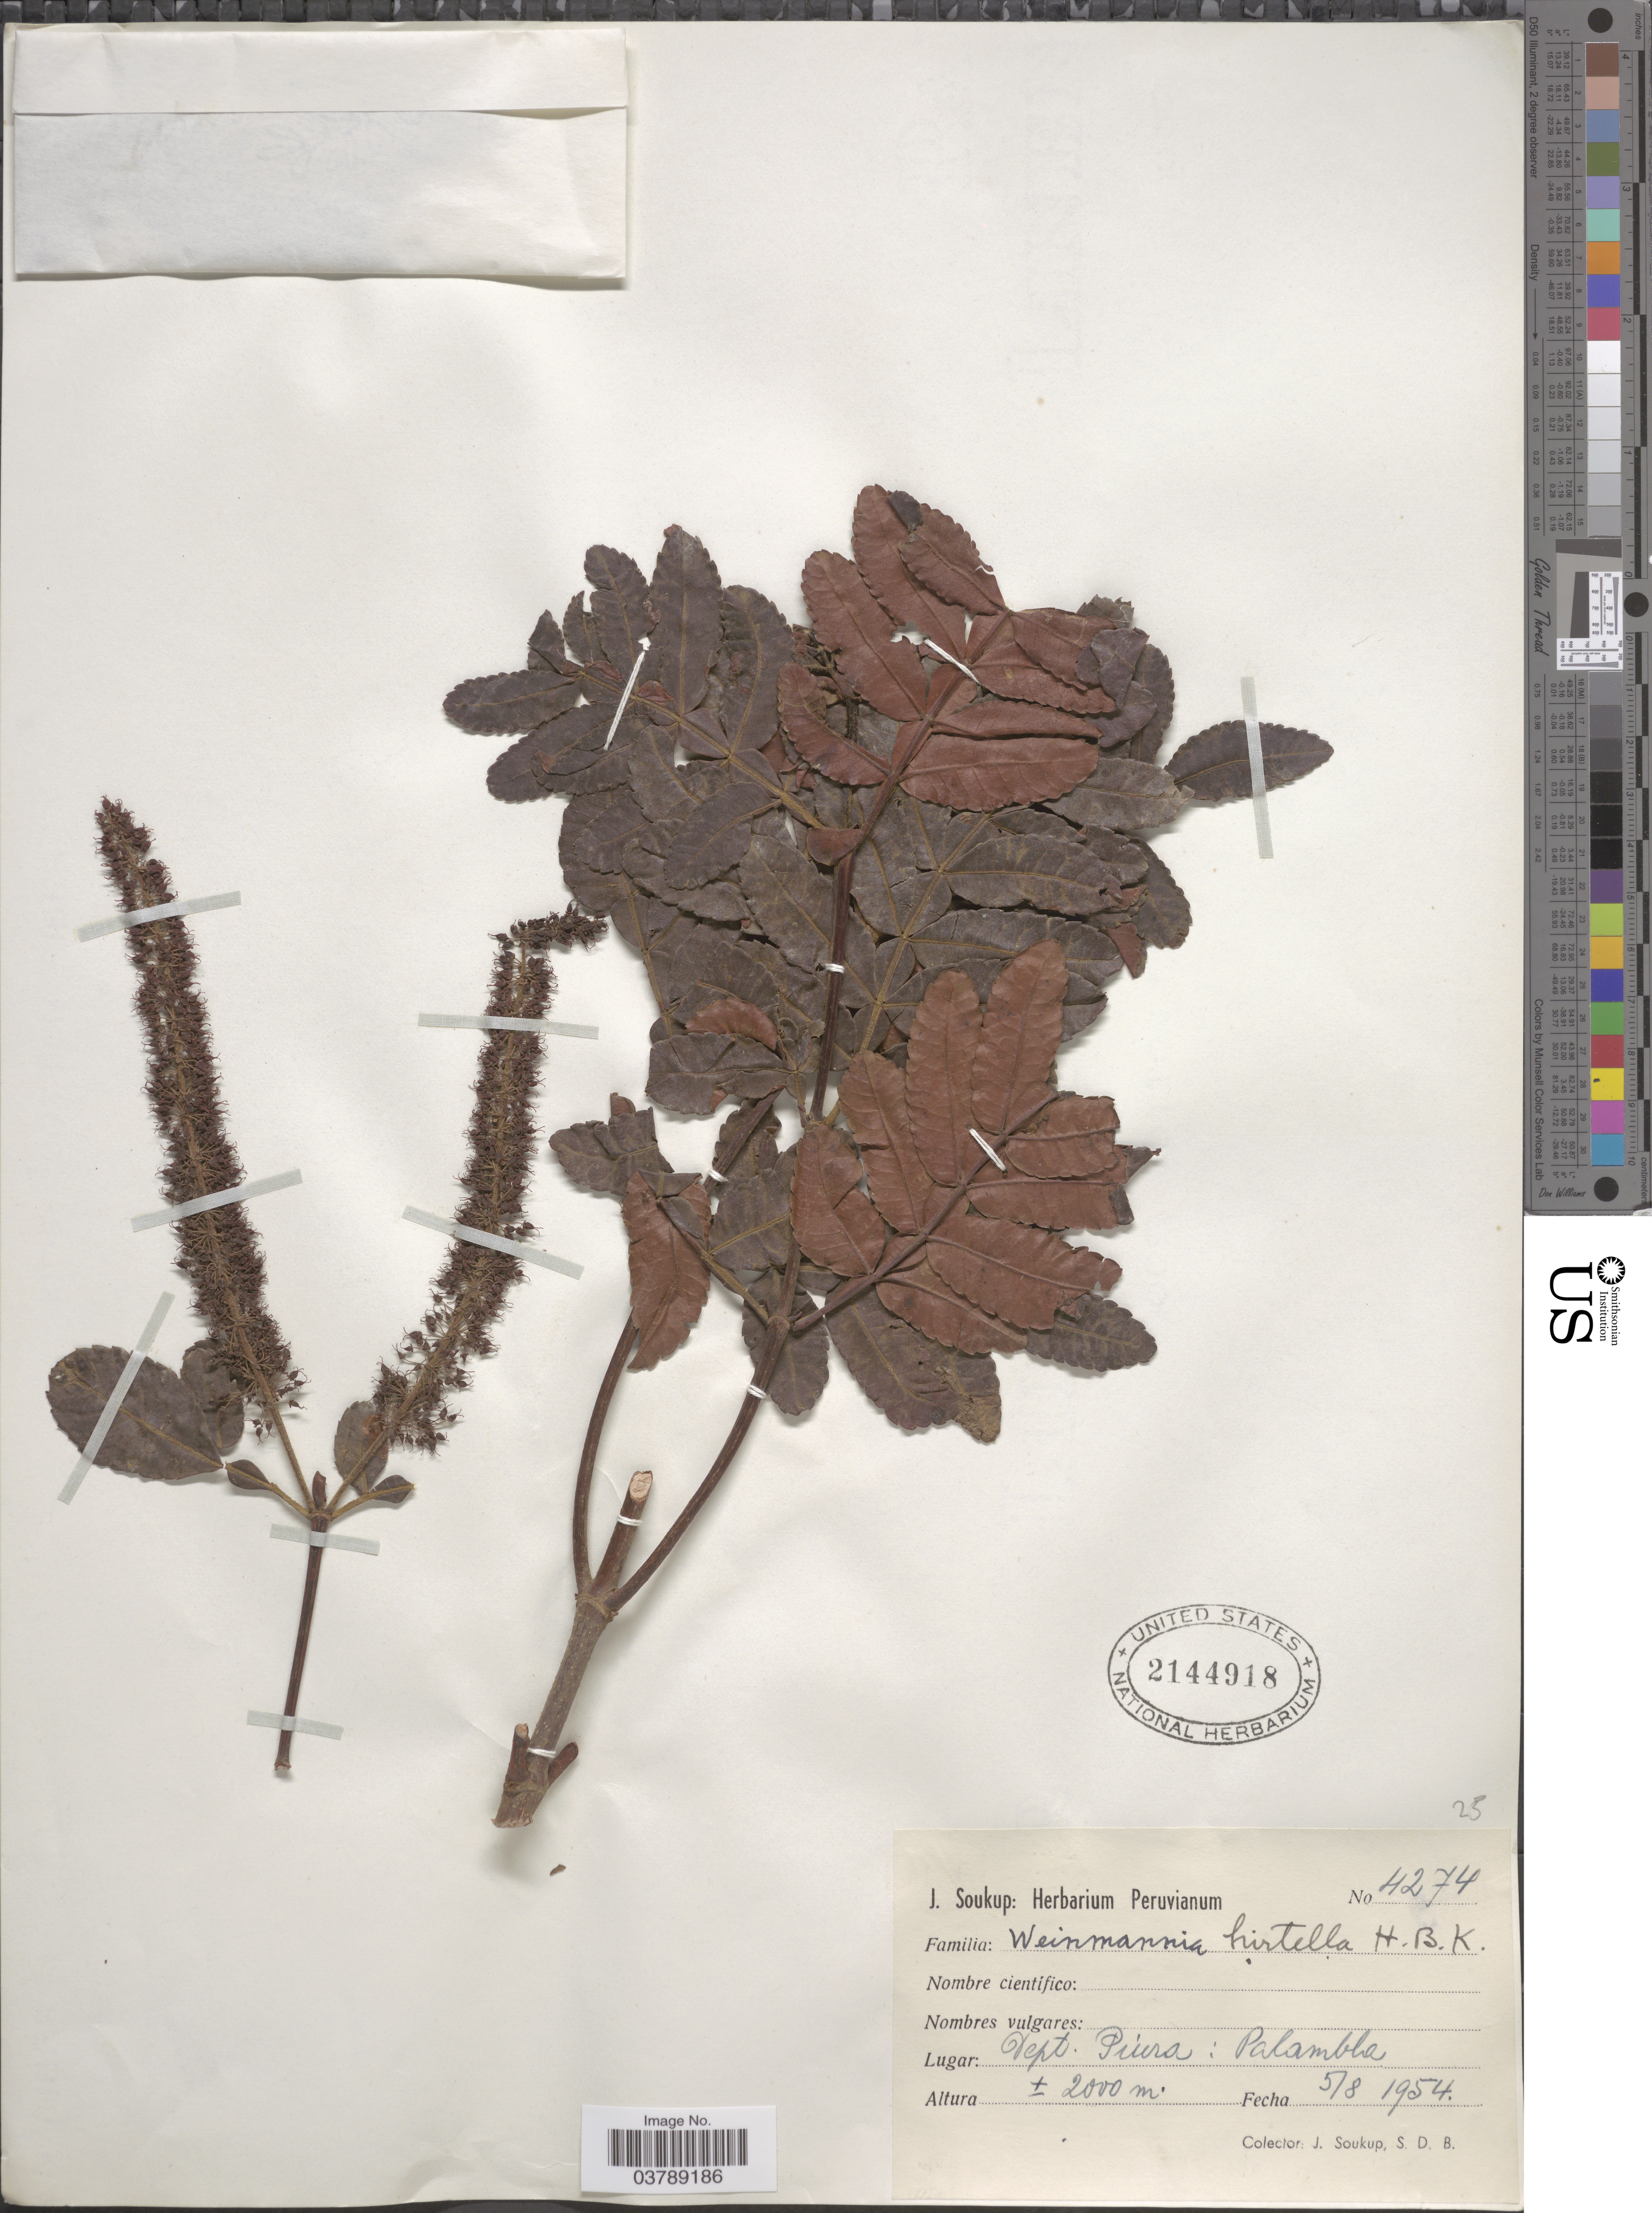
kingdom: Plantae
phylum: Tracheophyta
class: Magnoliopsida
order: Oxalidales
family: Cunoniaceae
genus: Weinmannia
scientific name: Weinmannia hirtella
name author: Kunth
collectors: J. Soukup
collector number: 4274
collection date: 1954-08-05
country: Peru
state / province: Piura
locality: Dept. Piura: Palambla.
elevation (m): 2000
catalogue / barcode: US 2144918